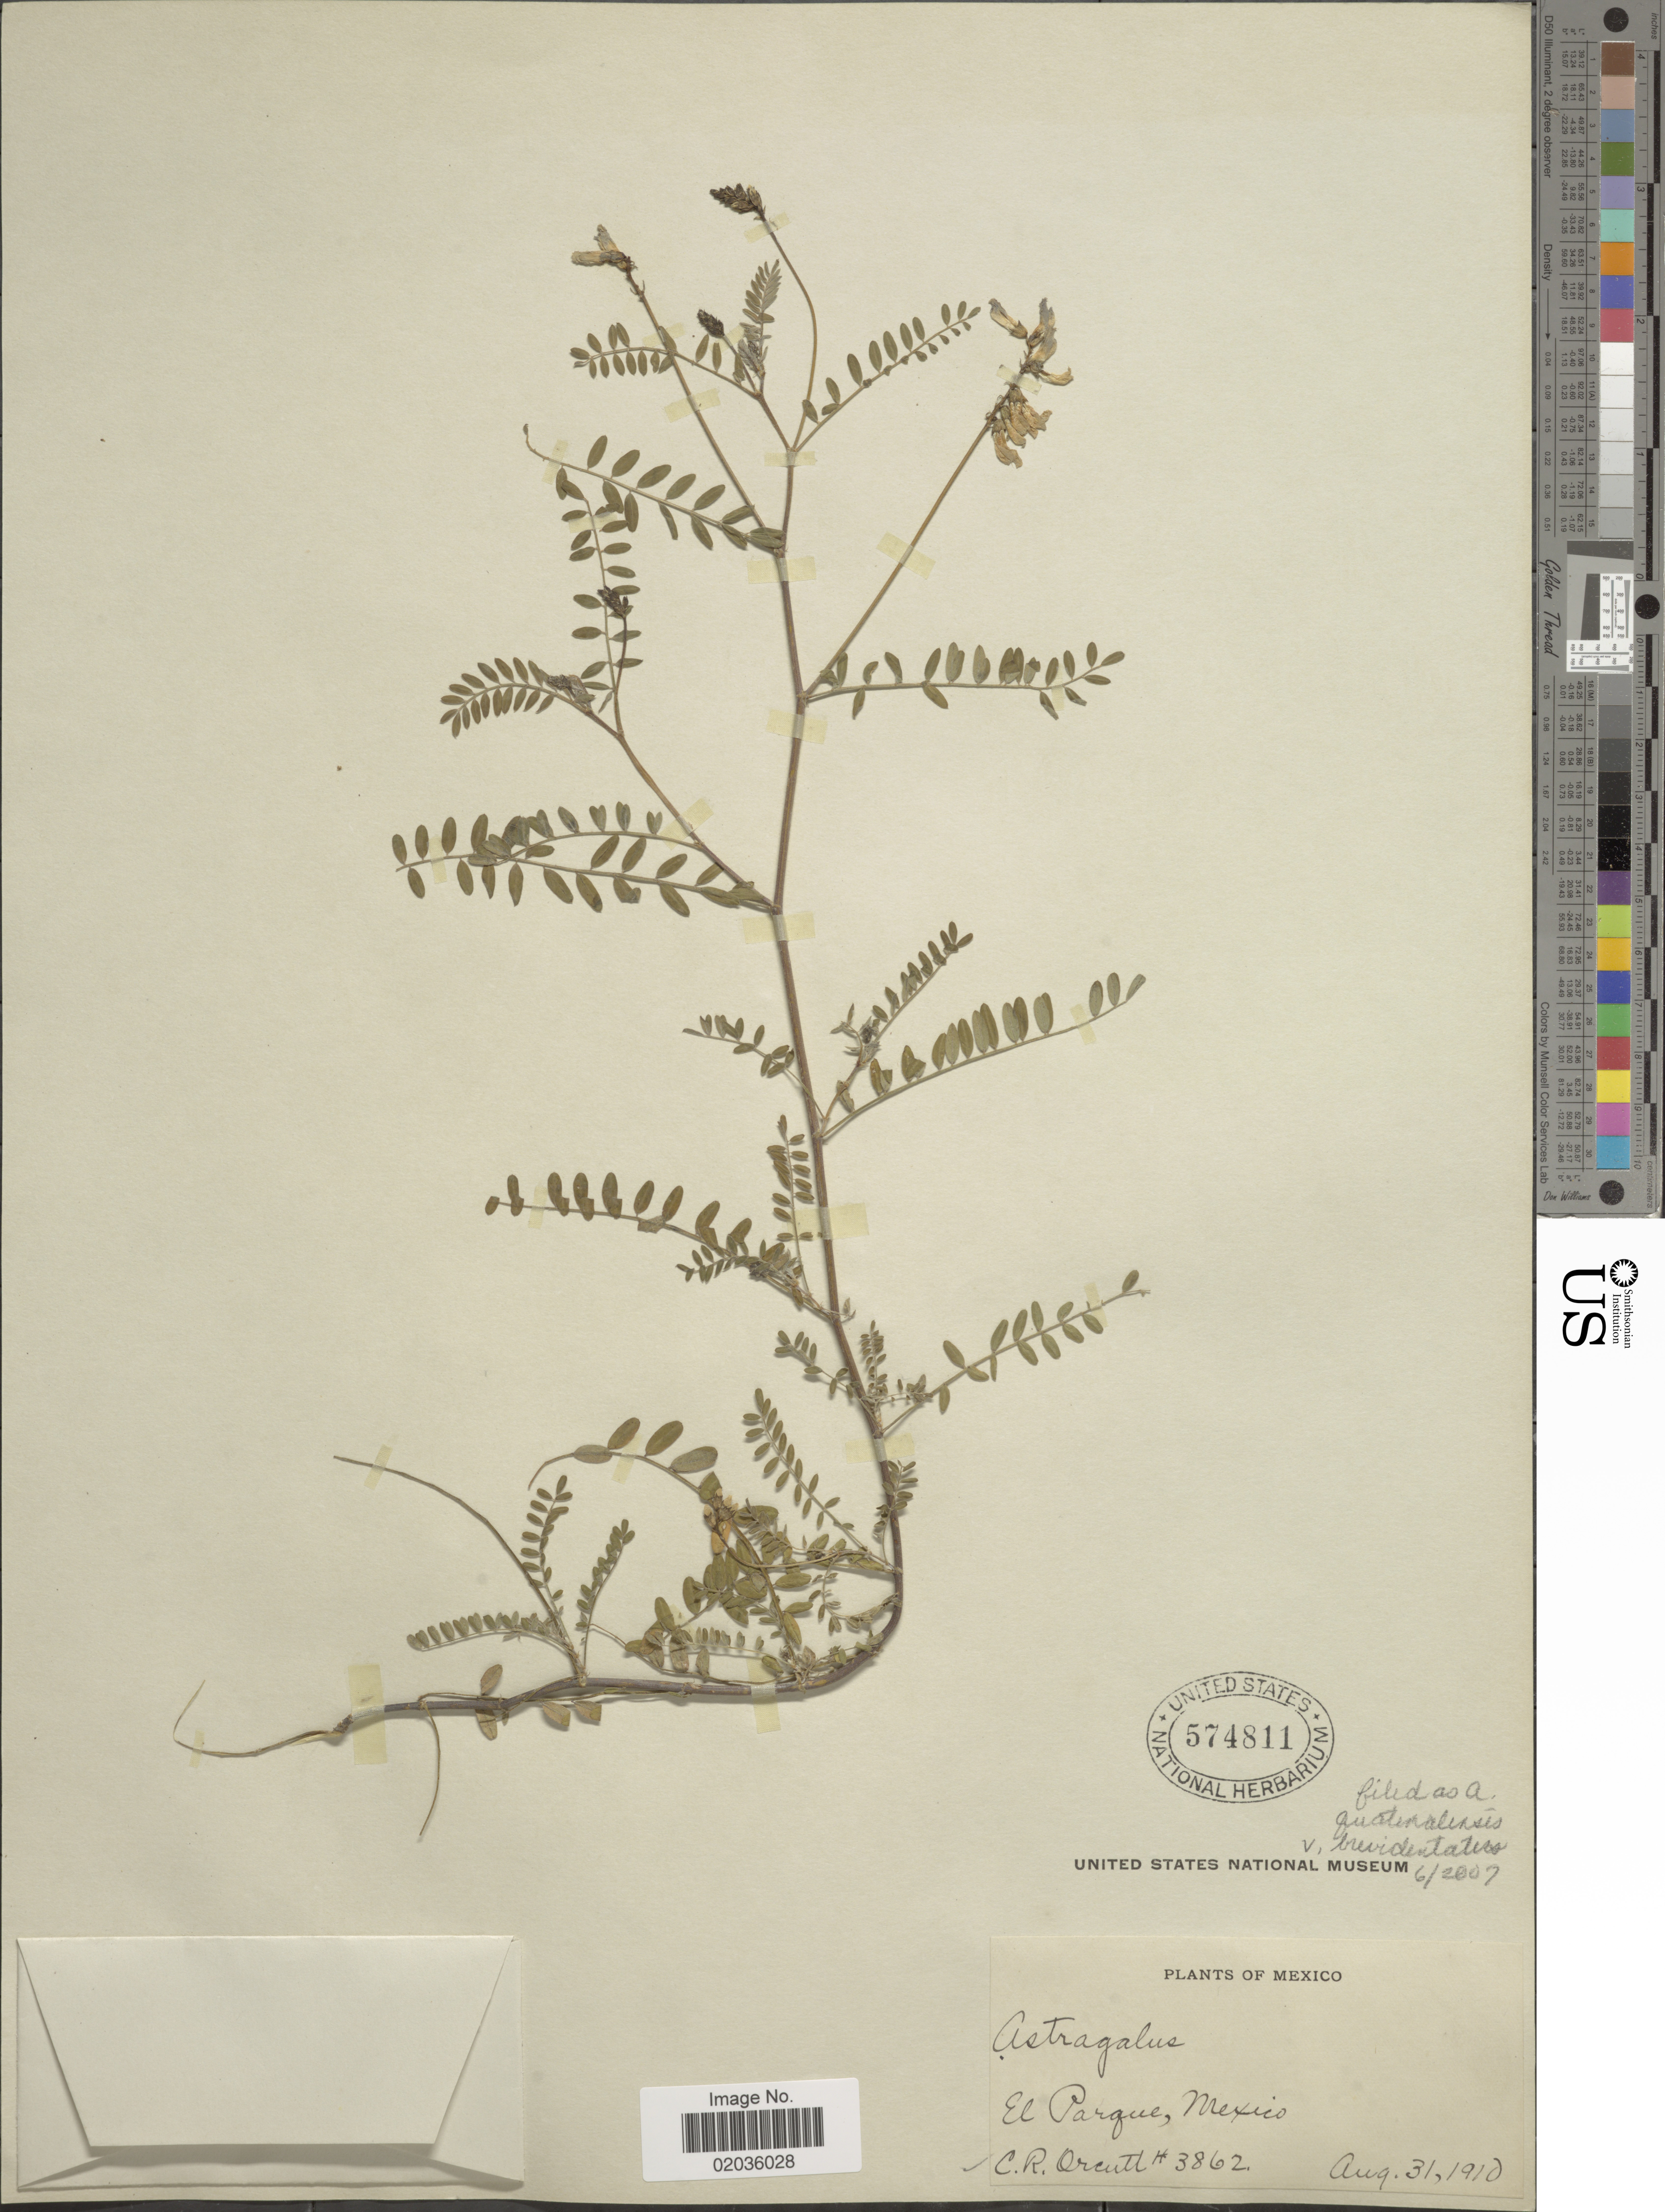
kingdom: Plantae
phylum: Tracheophyta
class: Magnoliopsida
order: Fabales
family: Fabaceae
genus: Astragalus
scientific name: Astragalus guatemalensis var. brevidentatus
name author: (Hemsl.) Barneby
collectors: C. R. Orcutt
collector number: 3862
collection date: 1910-08-31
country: Mexico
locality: El Parque, Mexico.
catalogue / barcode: US 574811